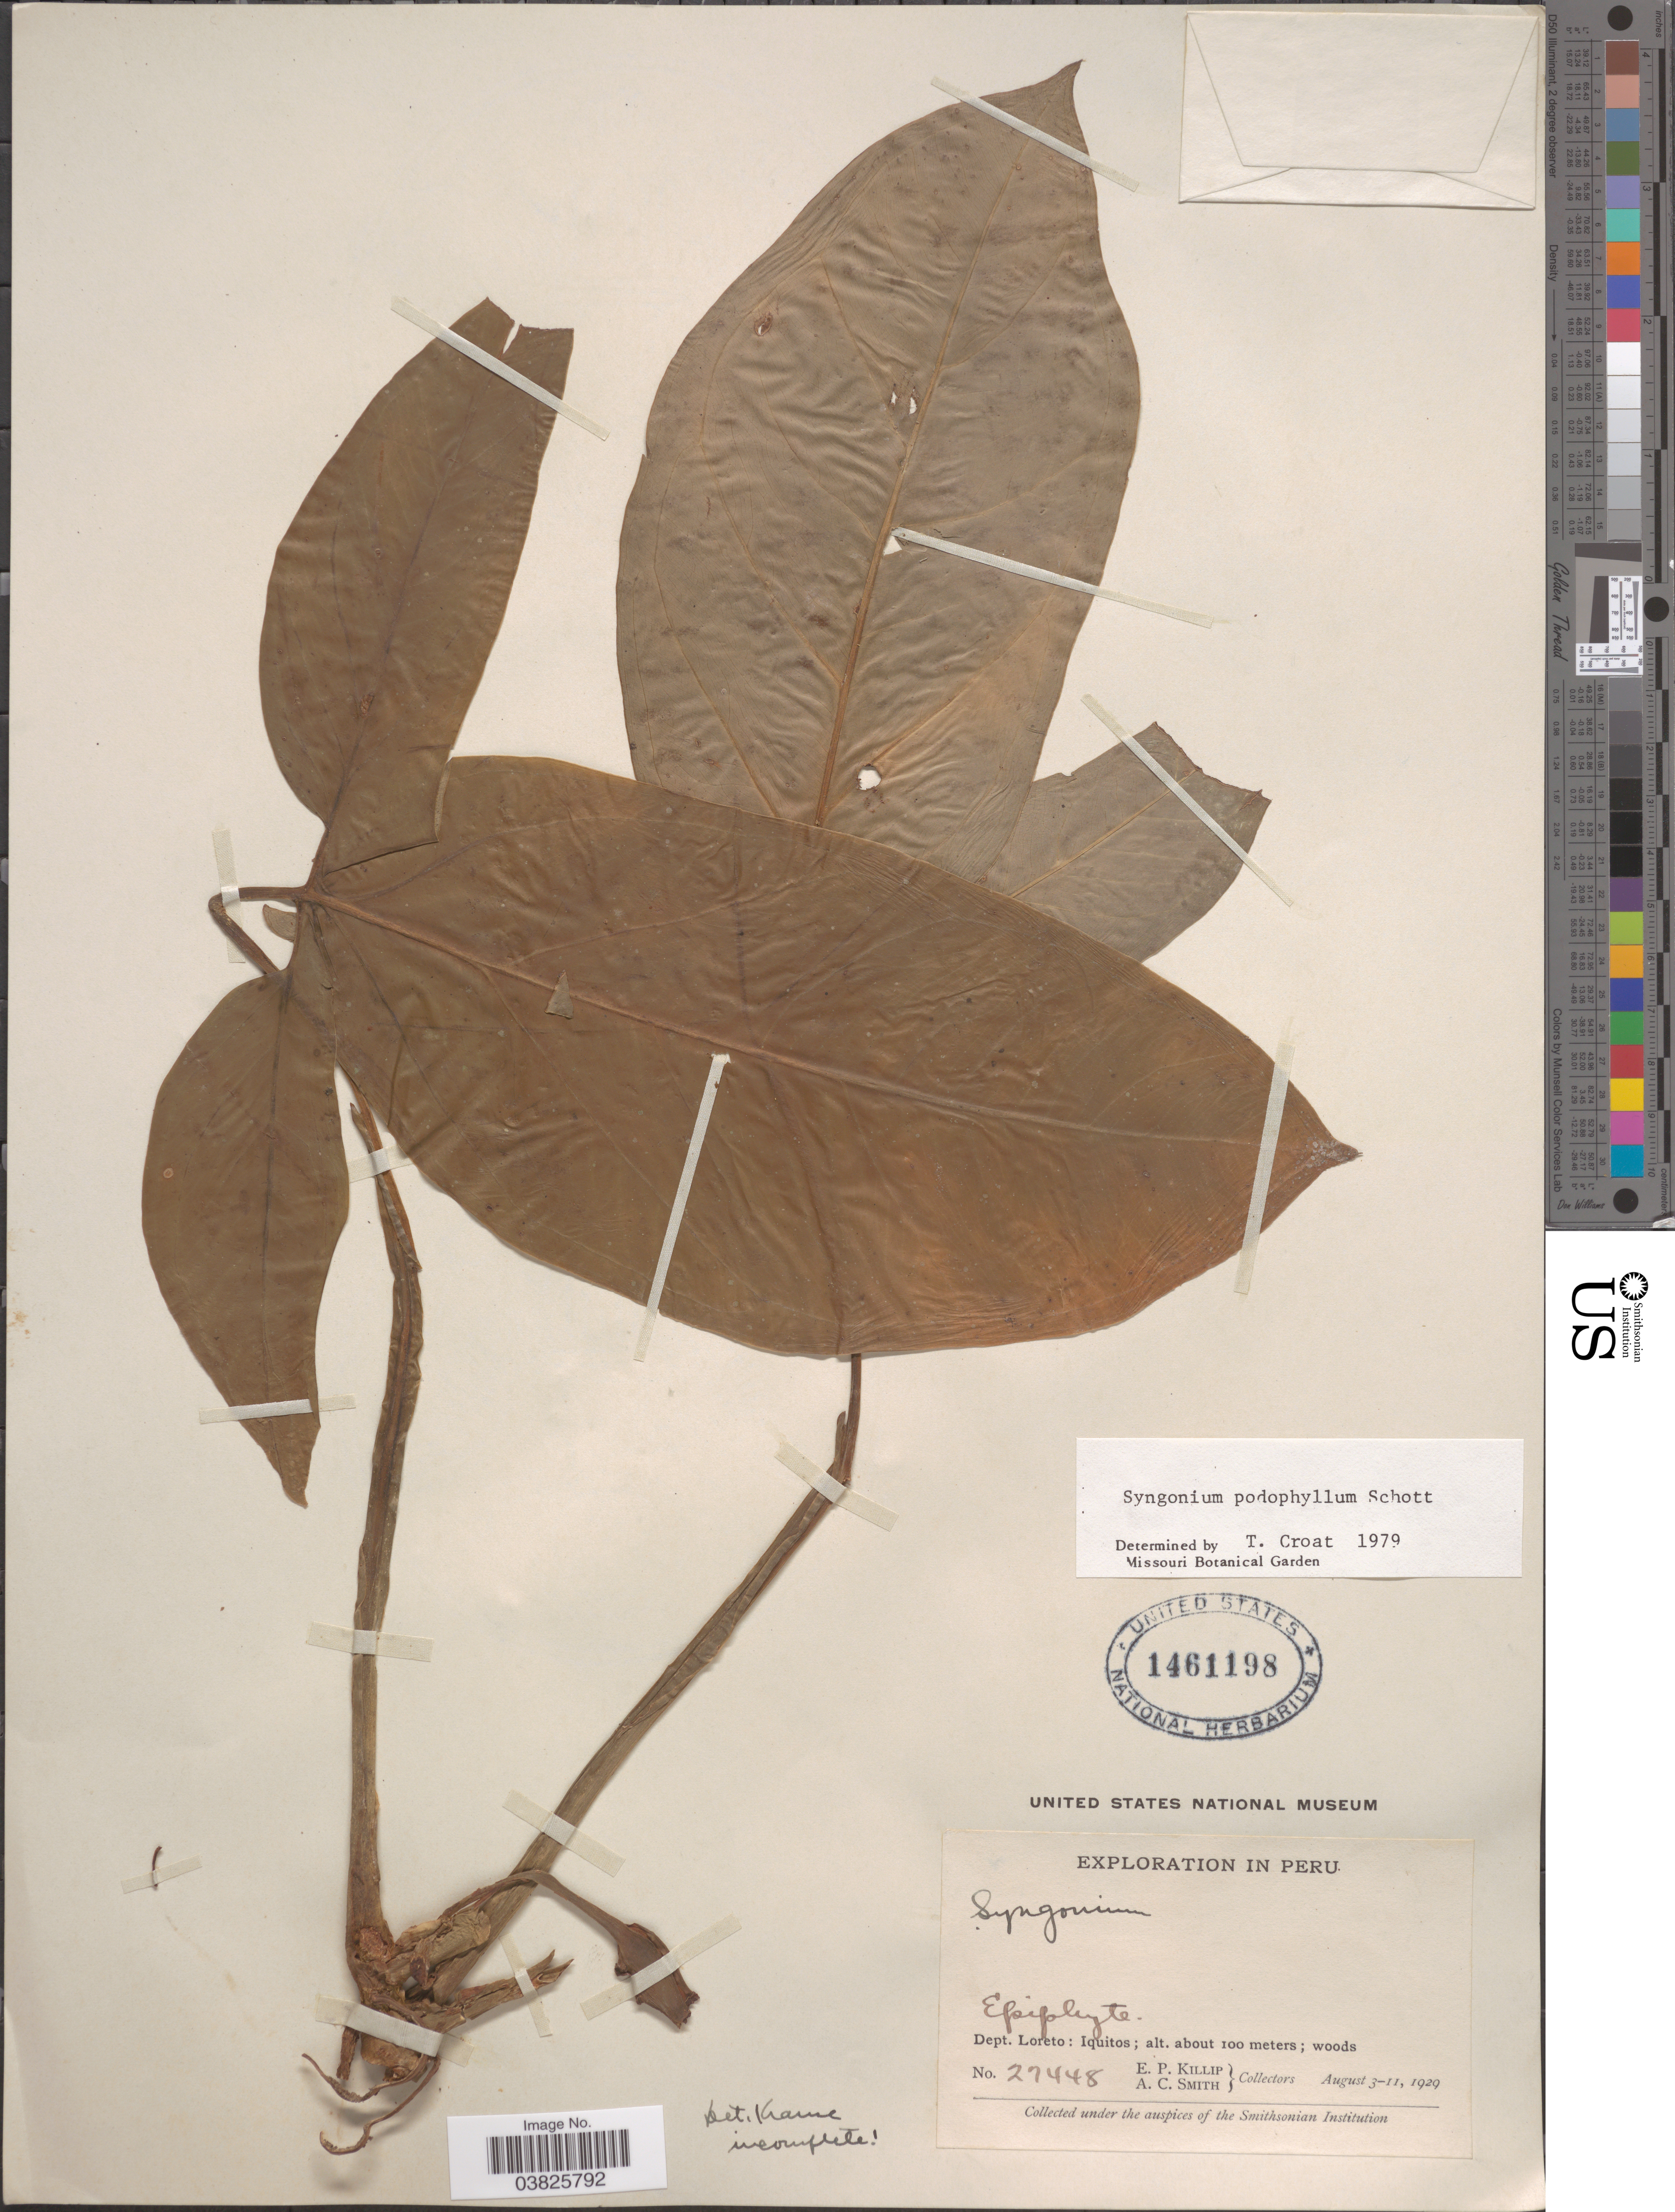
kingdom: Plantae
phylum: Tracheophyta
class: Liliopsida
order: Alismatales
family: Araceae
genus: Syngonium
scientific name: Syngonium podophyllum 'Lemon-Lime'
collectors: E. P. Killip & A. C. Smith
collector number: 27448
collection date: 1929-08-03/1929-08-11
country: Peru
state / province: Loreto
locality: Dept. Loreto: Iquitos.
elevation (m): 100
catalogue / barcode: US 1461198